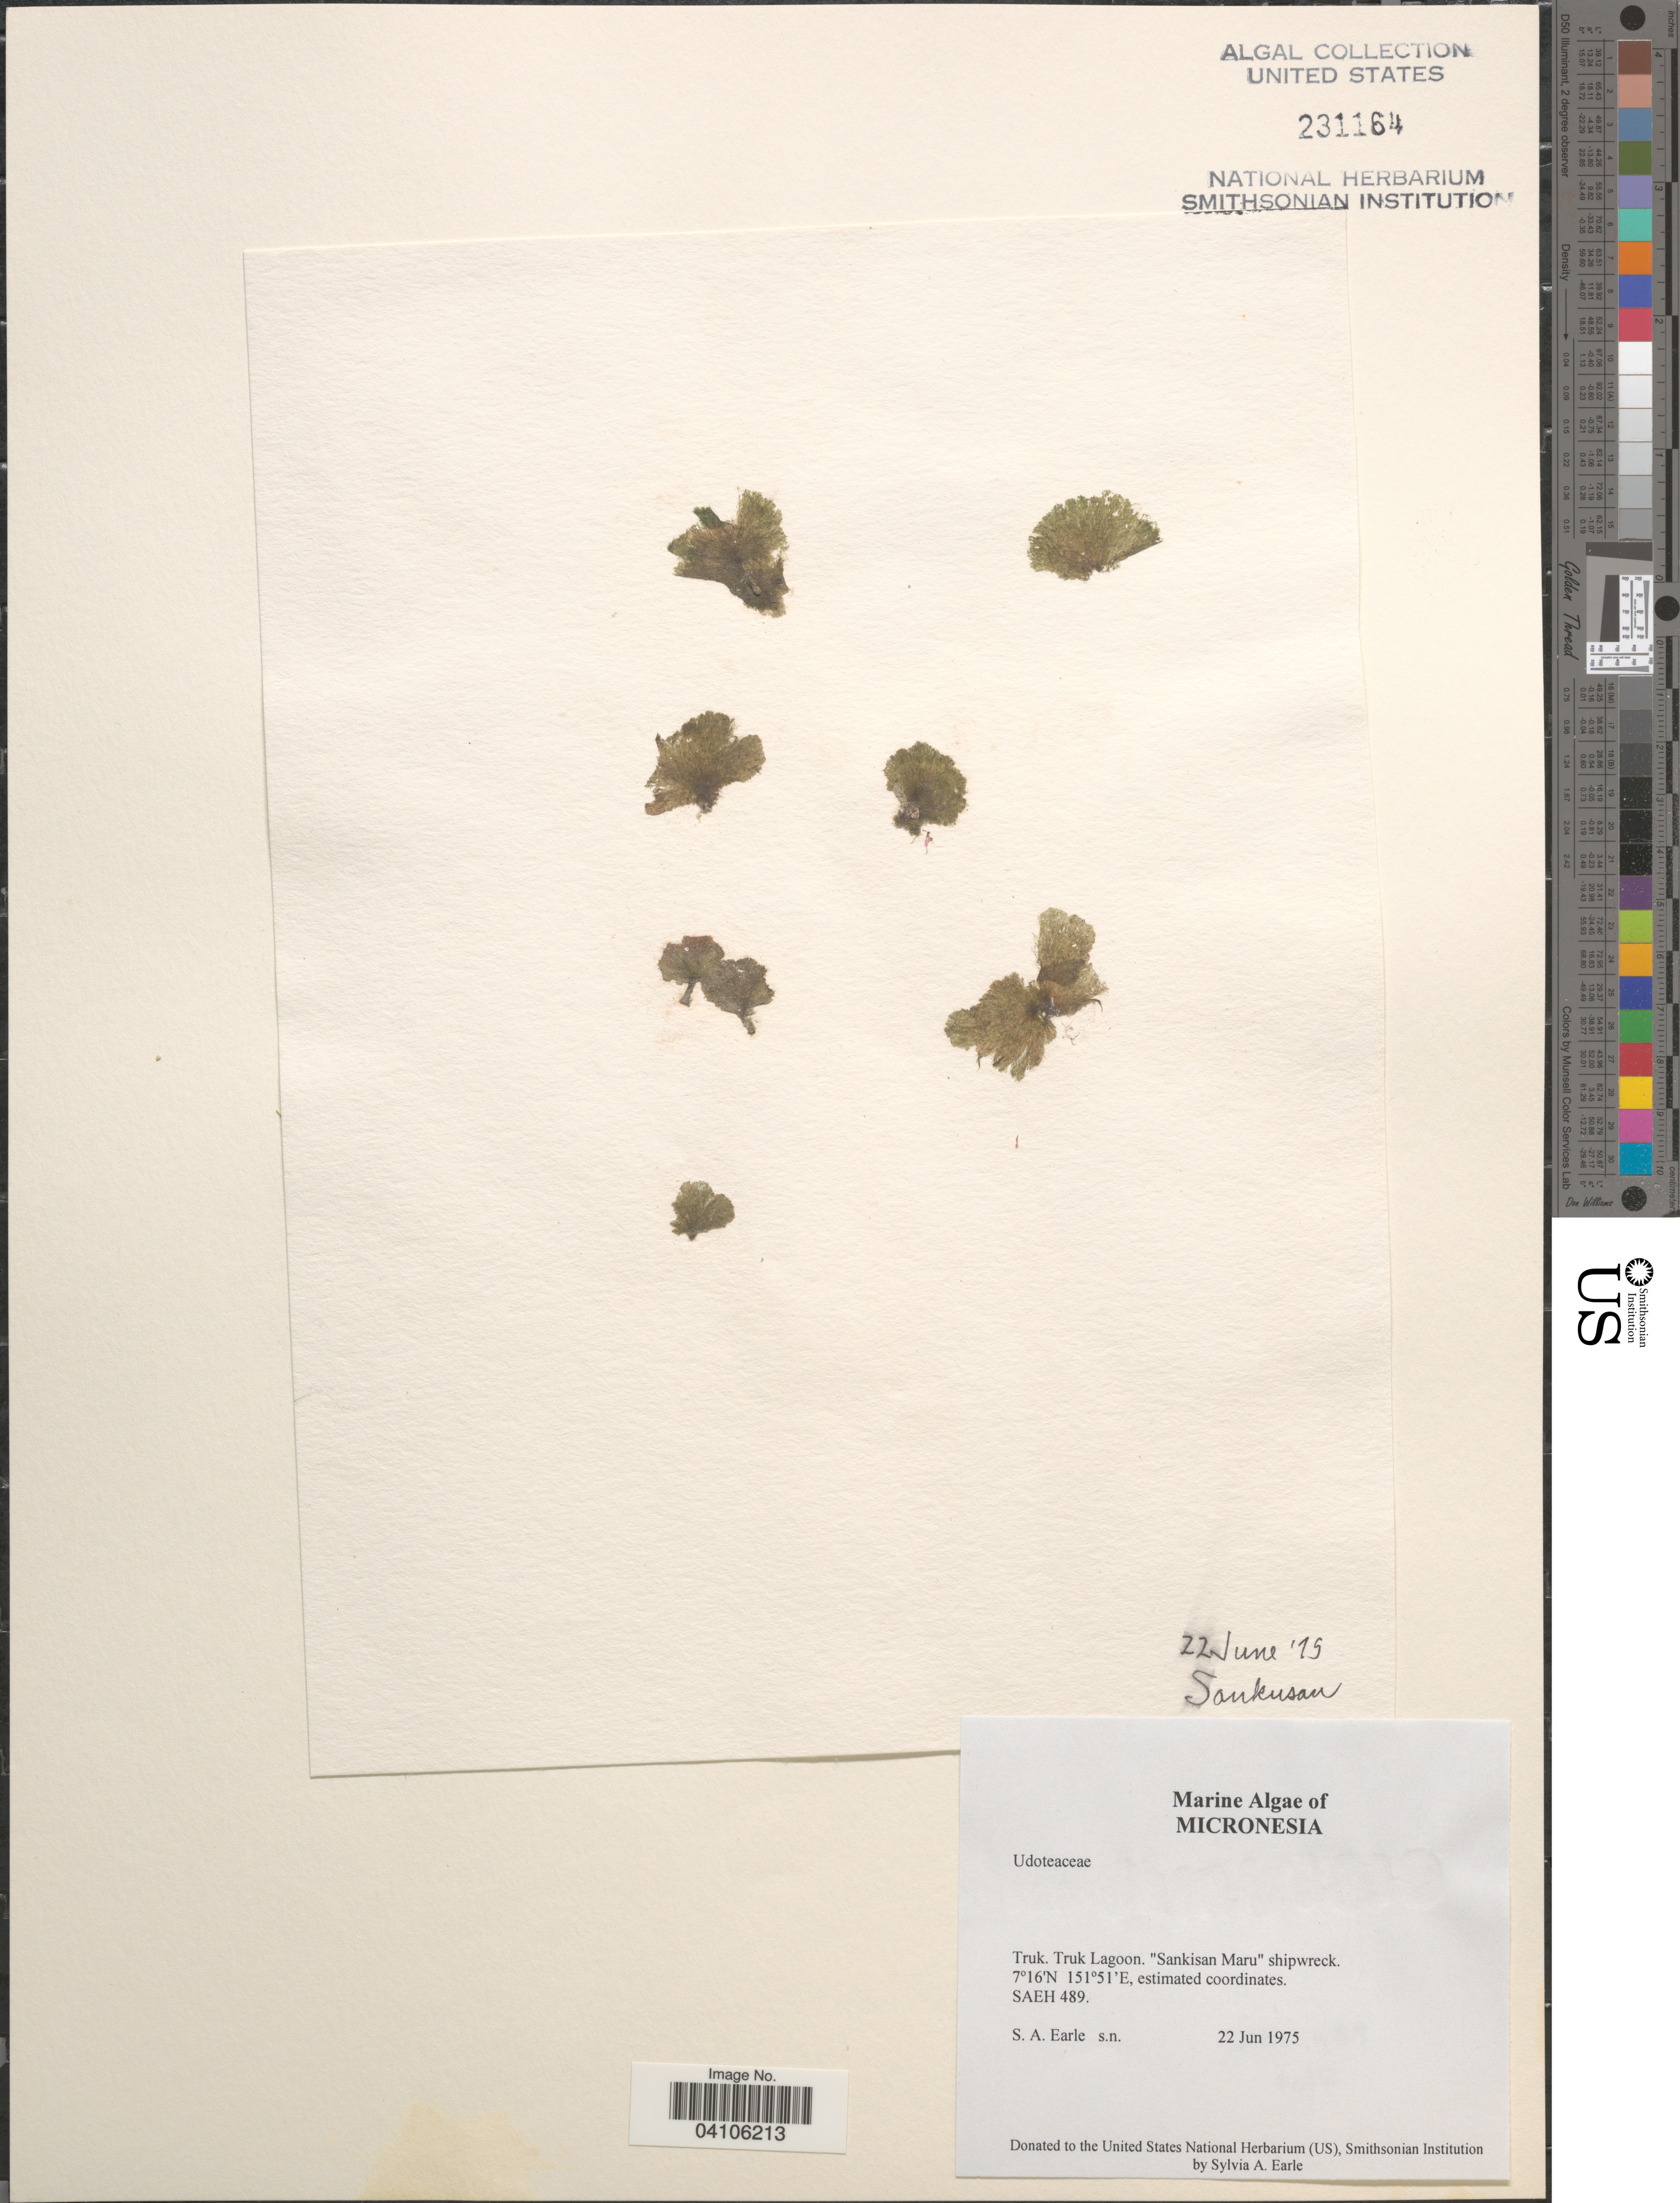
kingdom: Plantae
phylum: Chlorophyta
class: Ulvophyceae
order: Bryopsidales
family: Udoteaceae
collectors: S. A. Earle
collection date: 1975-06-22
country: Micronesia, Federated States of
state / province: Truk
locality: Truk Lagoon. "Sankisan Maru" shipwreck. SAEH 489.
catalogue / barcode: US 231164